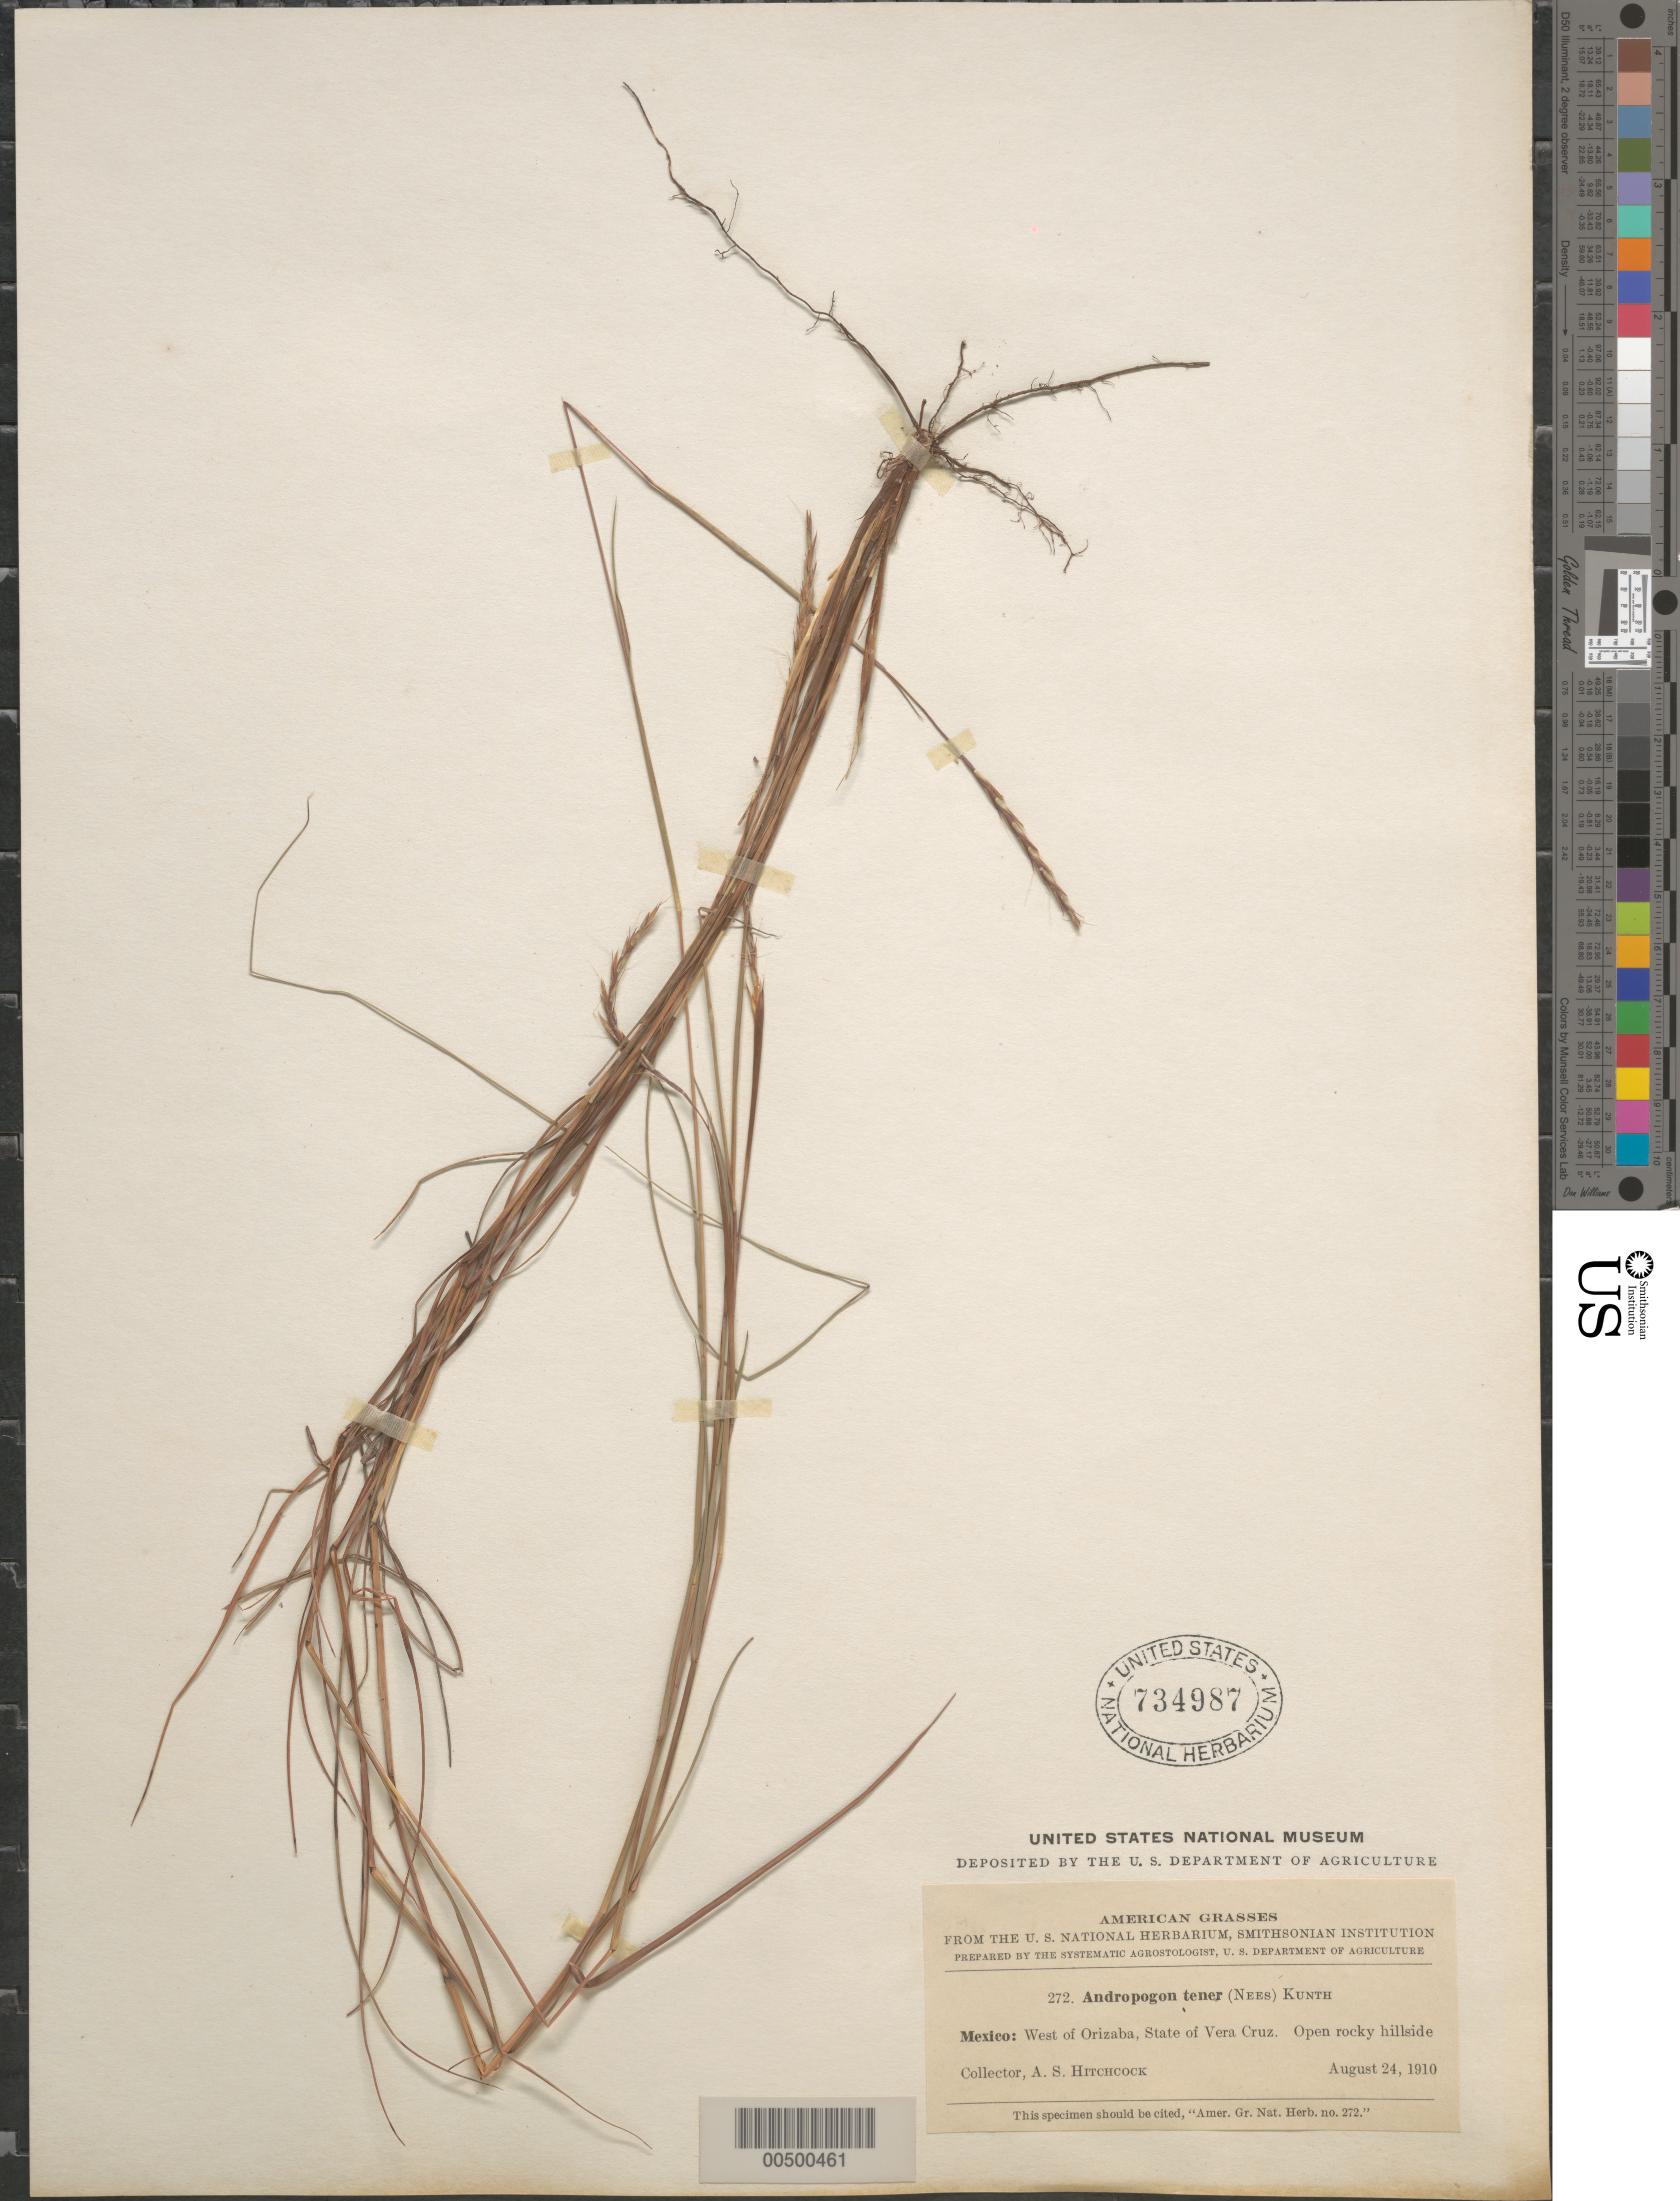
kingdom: Plantae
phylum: Tracheophyta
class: Liliopsida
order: Poales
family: Poaceae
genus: Schizachyrium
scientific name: Schizachyrium tenerum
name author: Nees in Mart.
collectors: A. S. Hitchcock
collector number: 272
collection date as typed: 24 Aug 1910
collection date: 1910-08-24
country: Mexico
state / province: Veracruz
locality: W of Orizaba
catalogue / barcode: US 734987